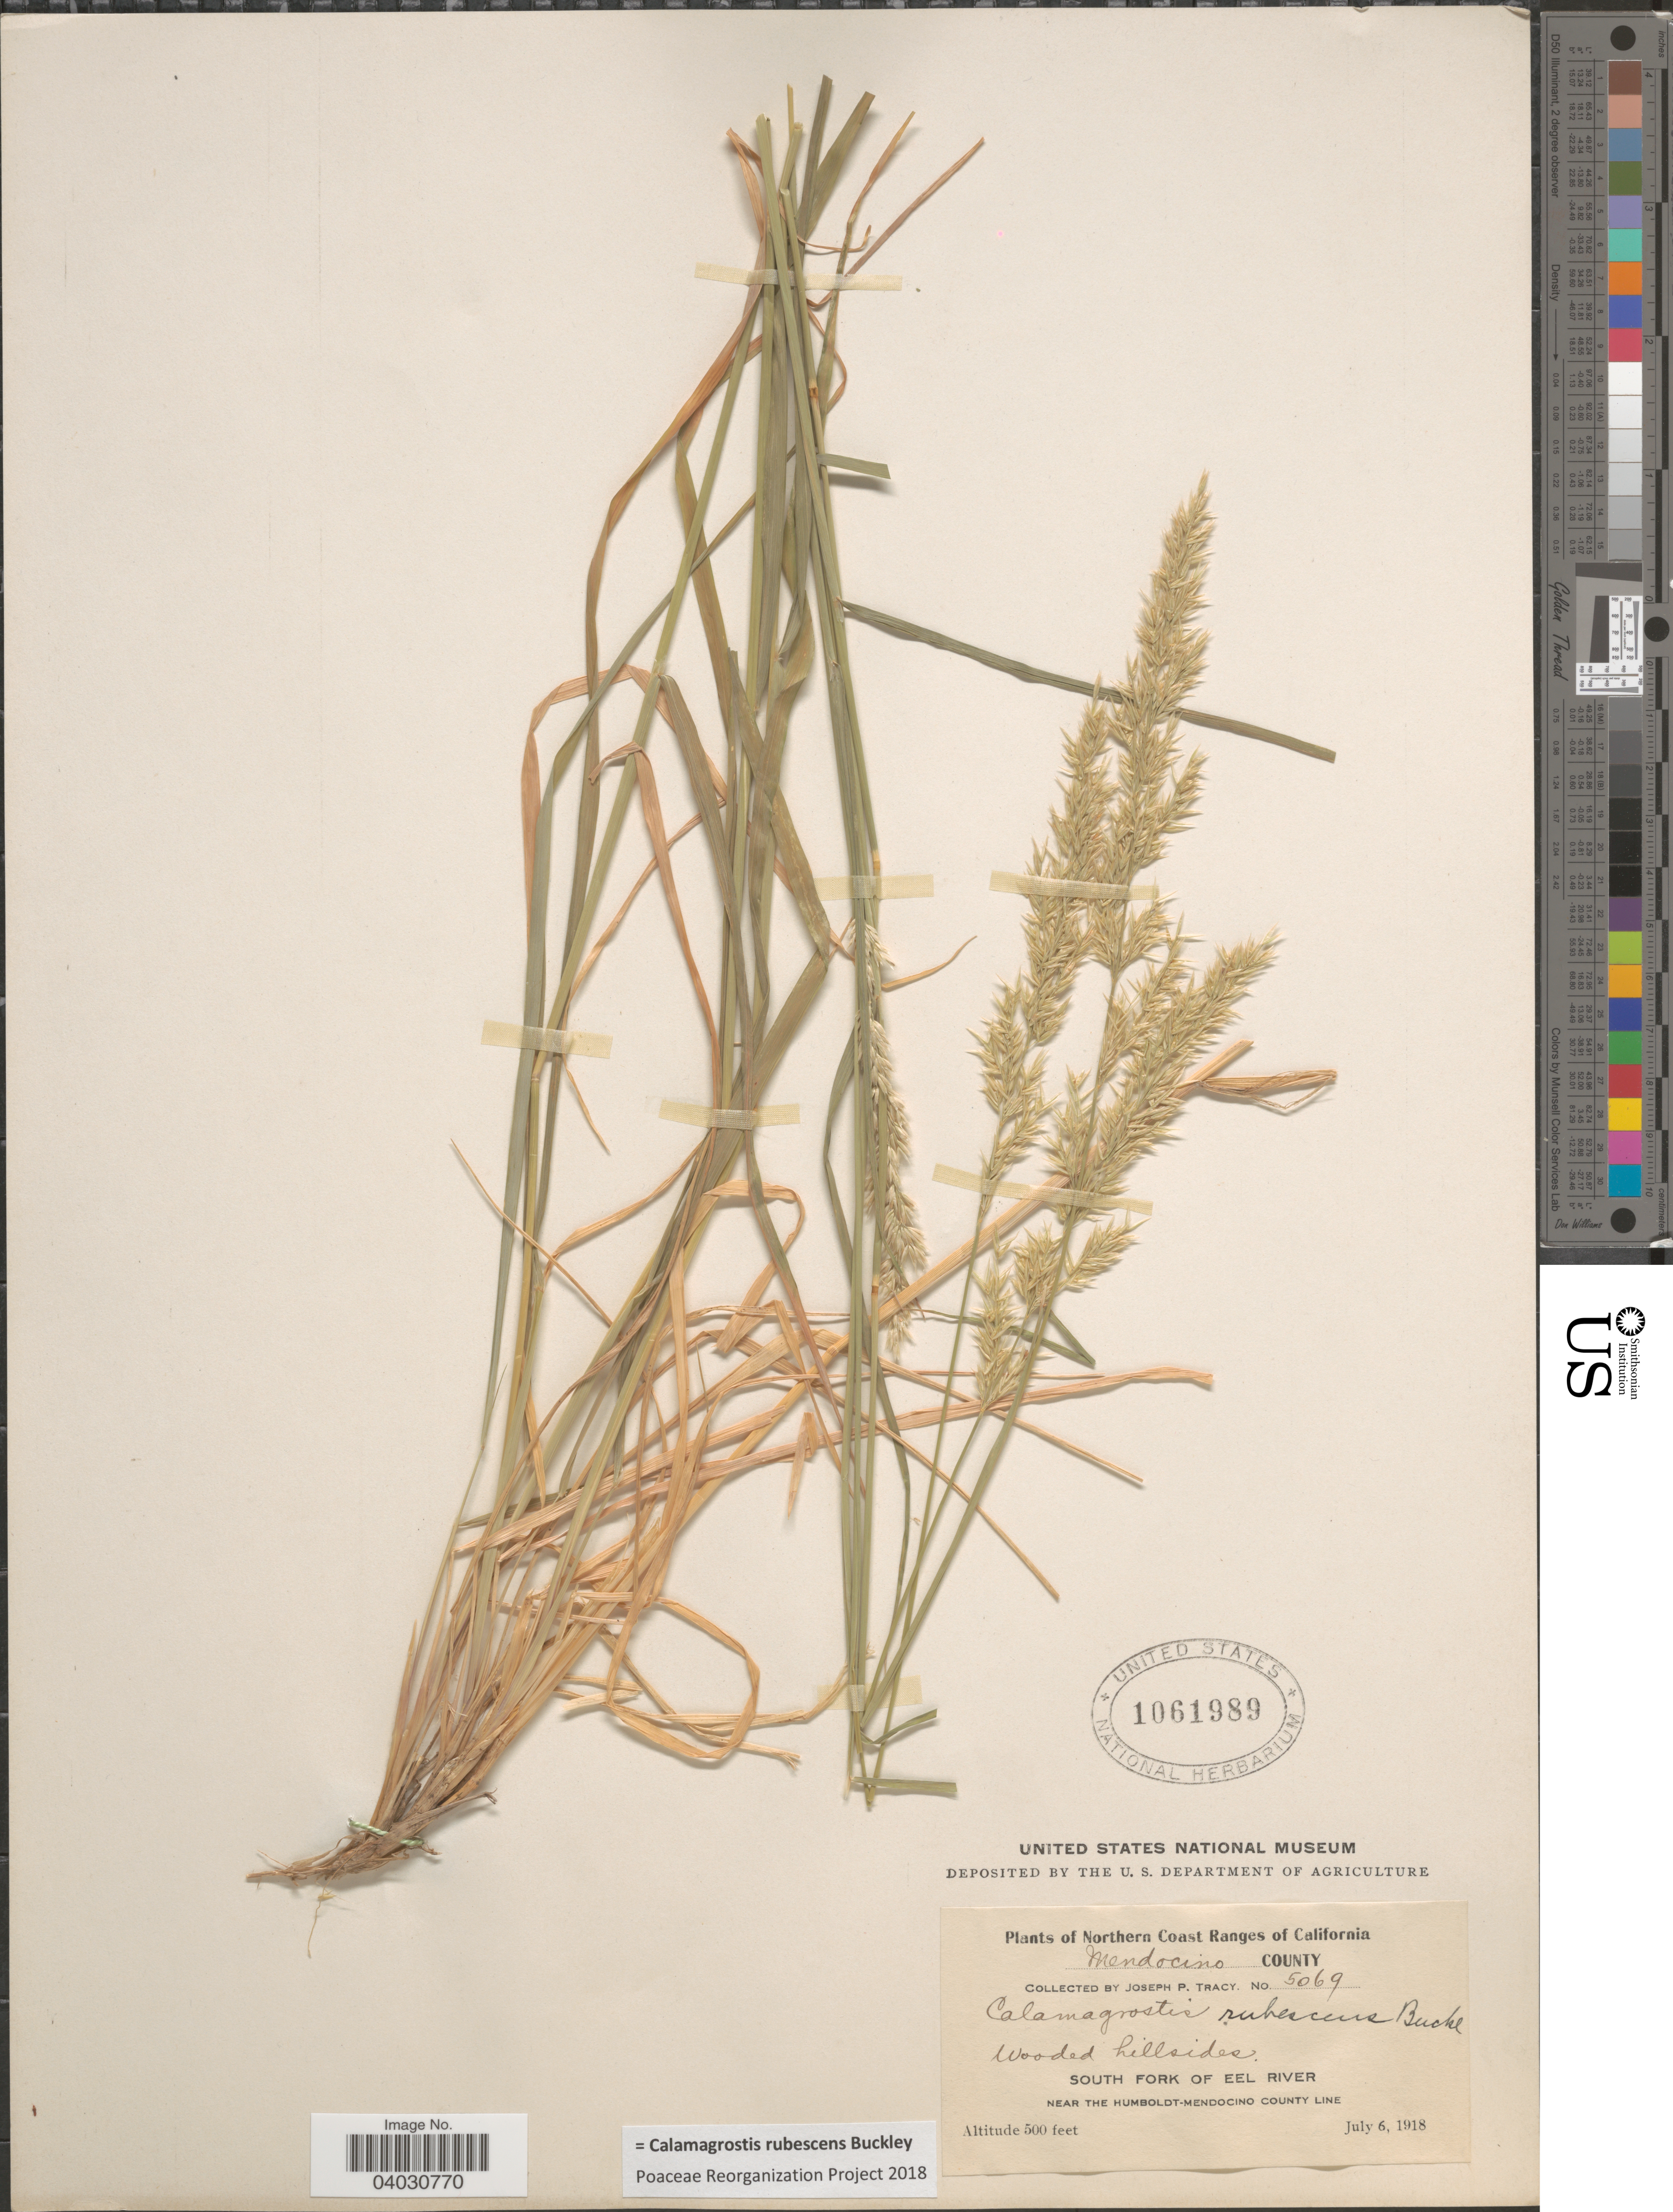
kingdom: Plantae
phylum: Tracheophyta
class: Liliopsida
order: Poales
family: Poaceae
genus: Calamagrostis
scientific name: Calamagrostis rubescens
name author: Buckley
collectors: J. Tracy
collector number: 5069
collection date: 1918-07-06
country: United States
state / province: California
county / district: Mendocino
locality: Northern Coast Ranges of California. Mendocino County. South Fork of Eel River. Near the Humboldt-Mendocino County line.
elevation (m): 152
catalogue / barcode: US 1061989